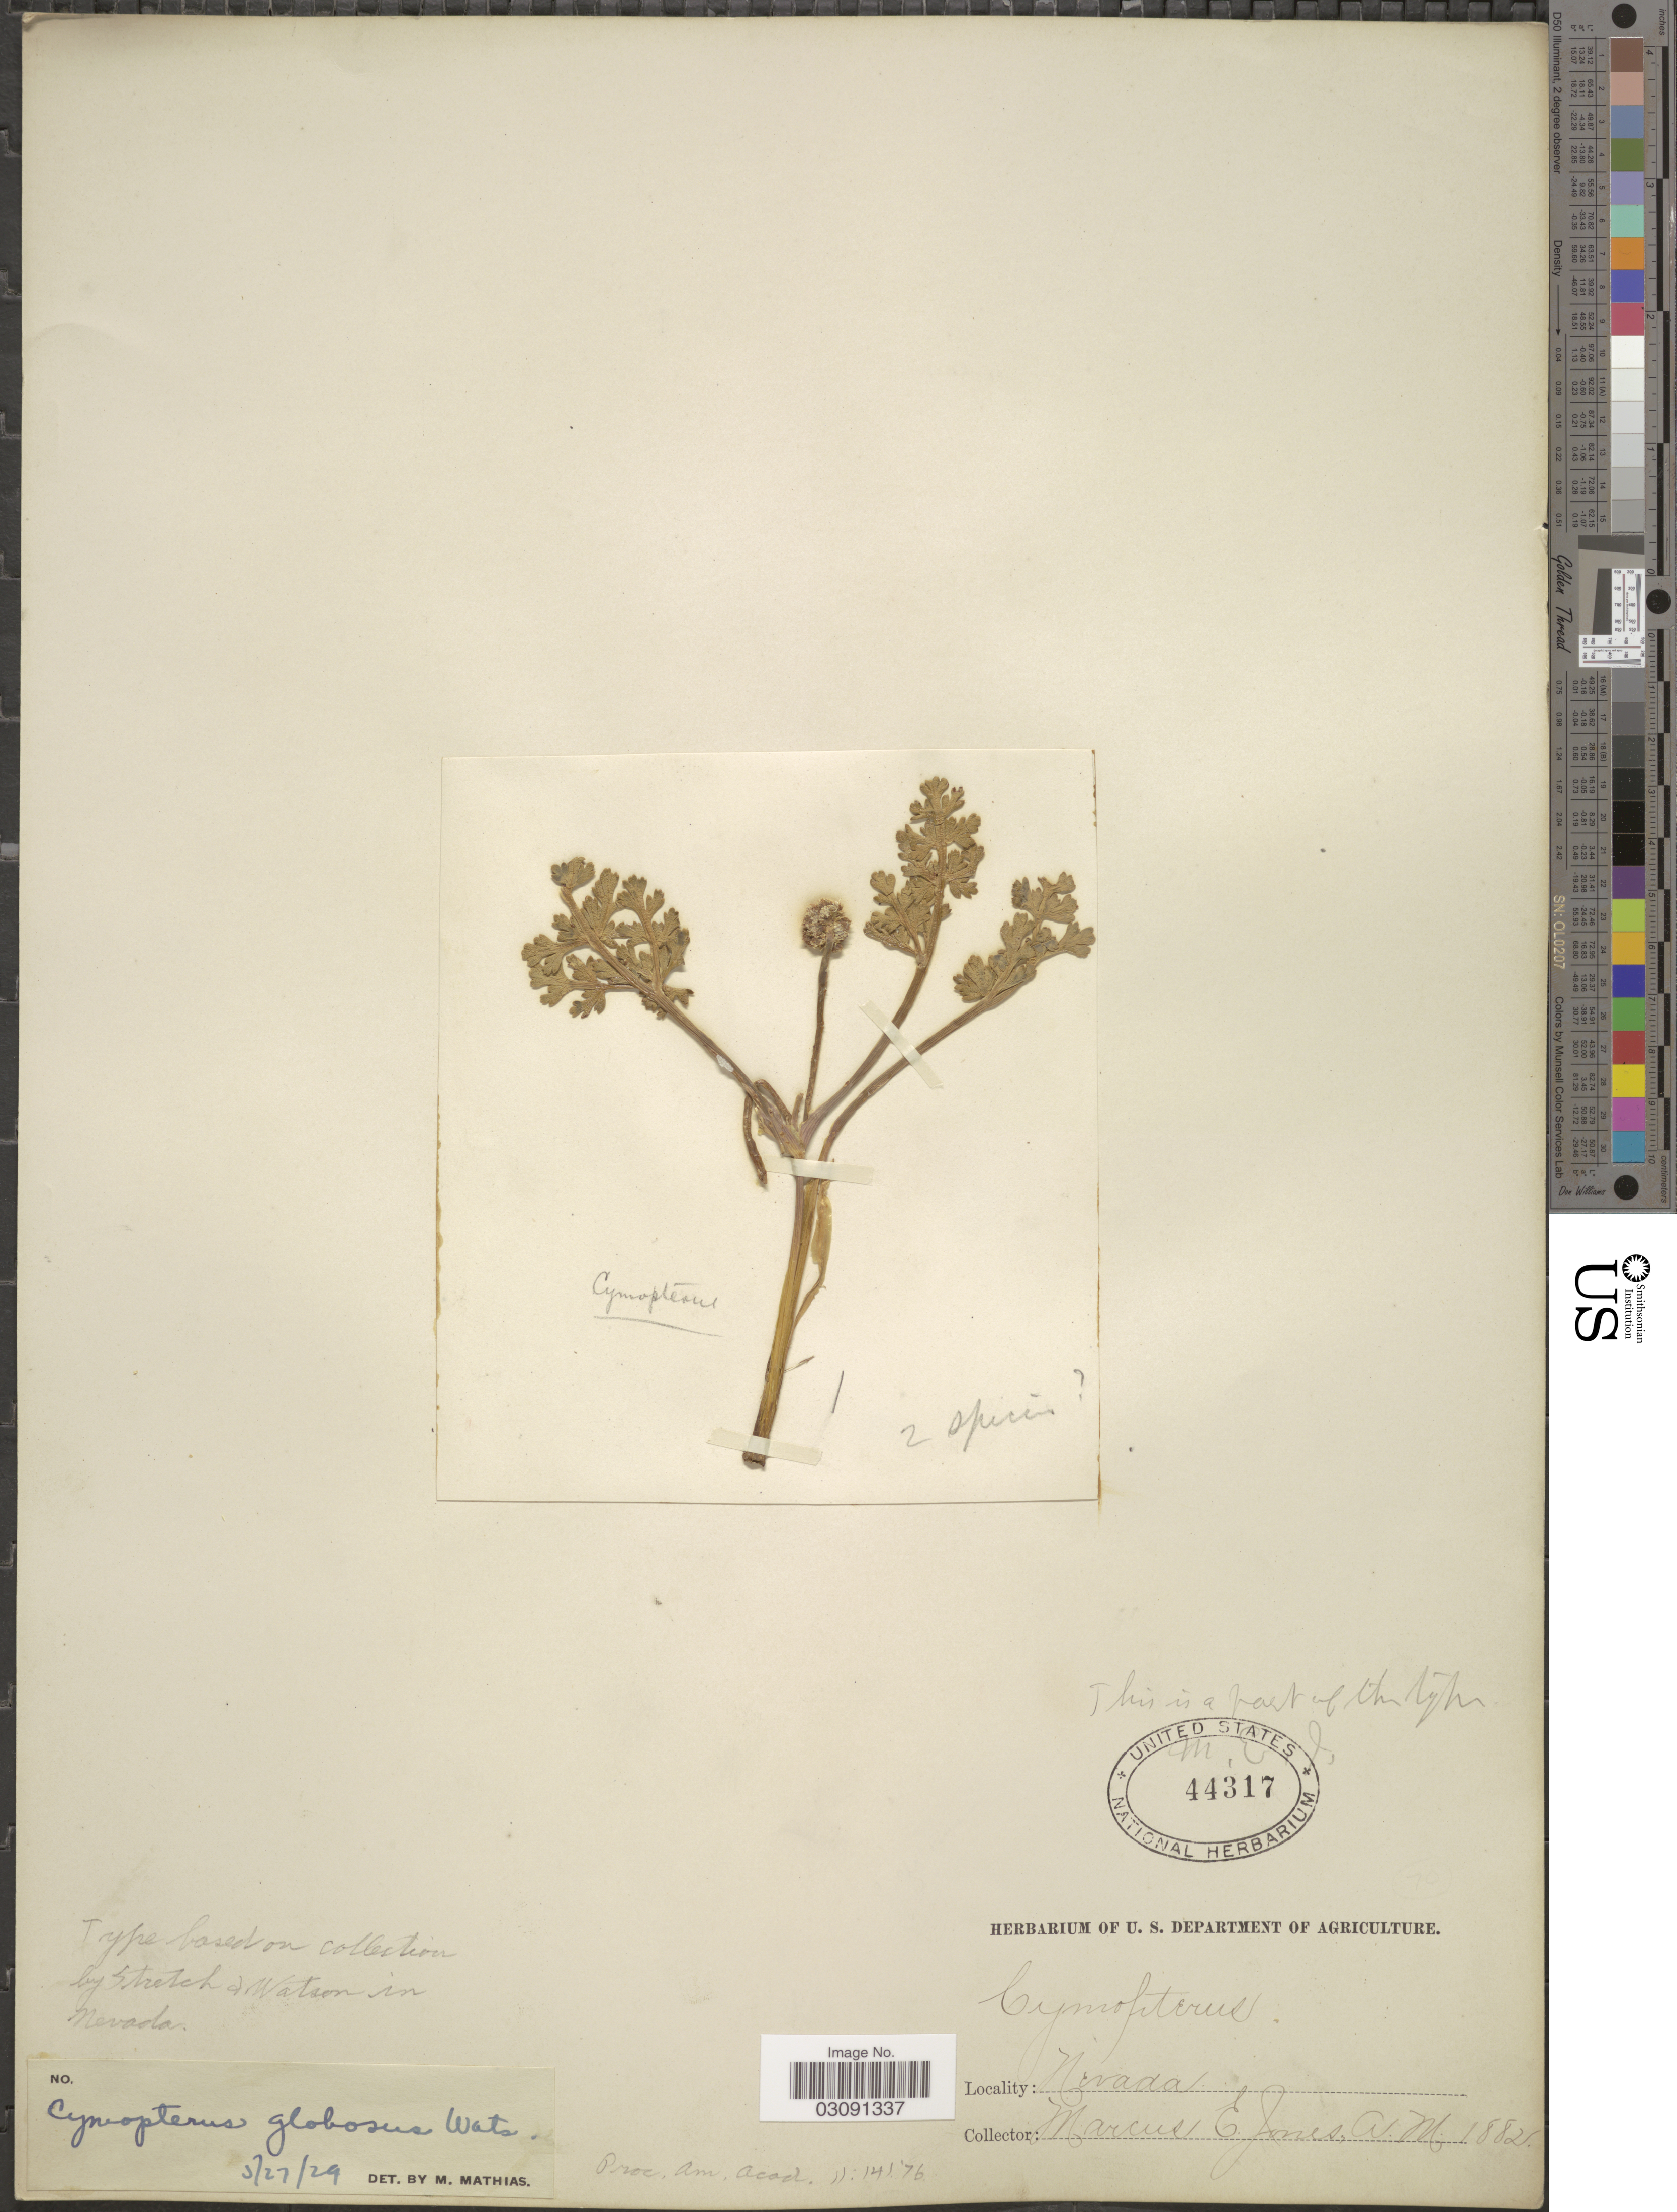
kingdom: Plantae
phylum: Tracheophyta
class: Magnoliopsida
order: Apiales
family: Apiaceae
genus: Cymopterus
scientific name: Cymopterus globosus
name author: (S. Watson) S. Watson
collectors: M. E. Jones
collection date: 1882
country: United States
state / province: Nevada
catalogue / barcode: US 44317